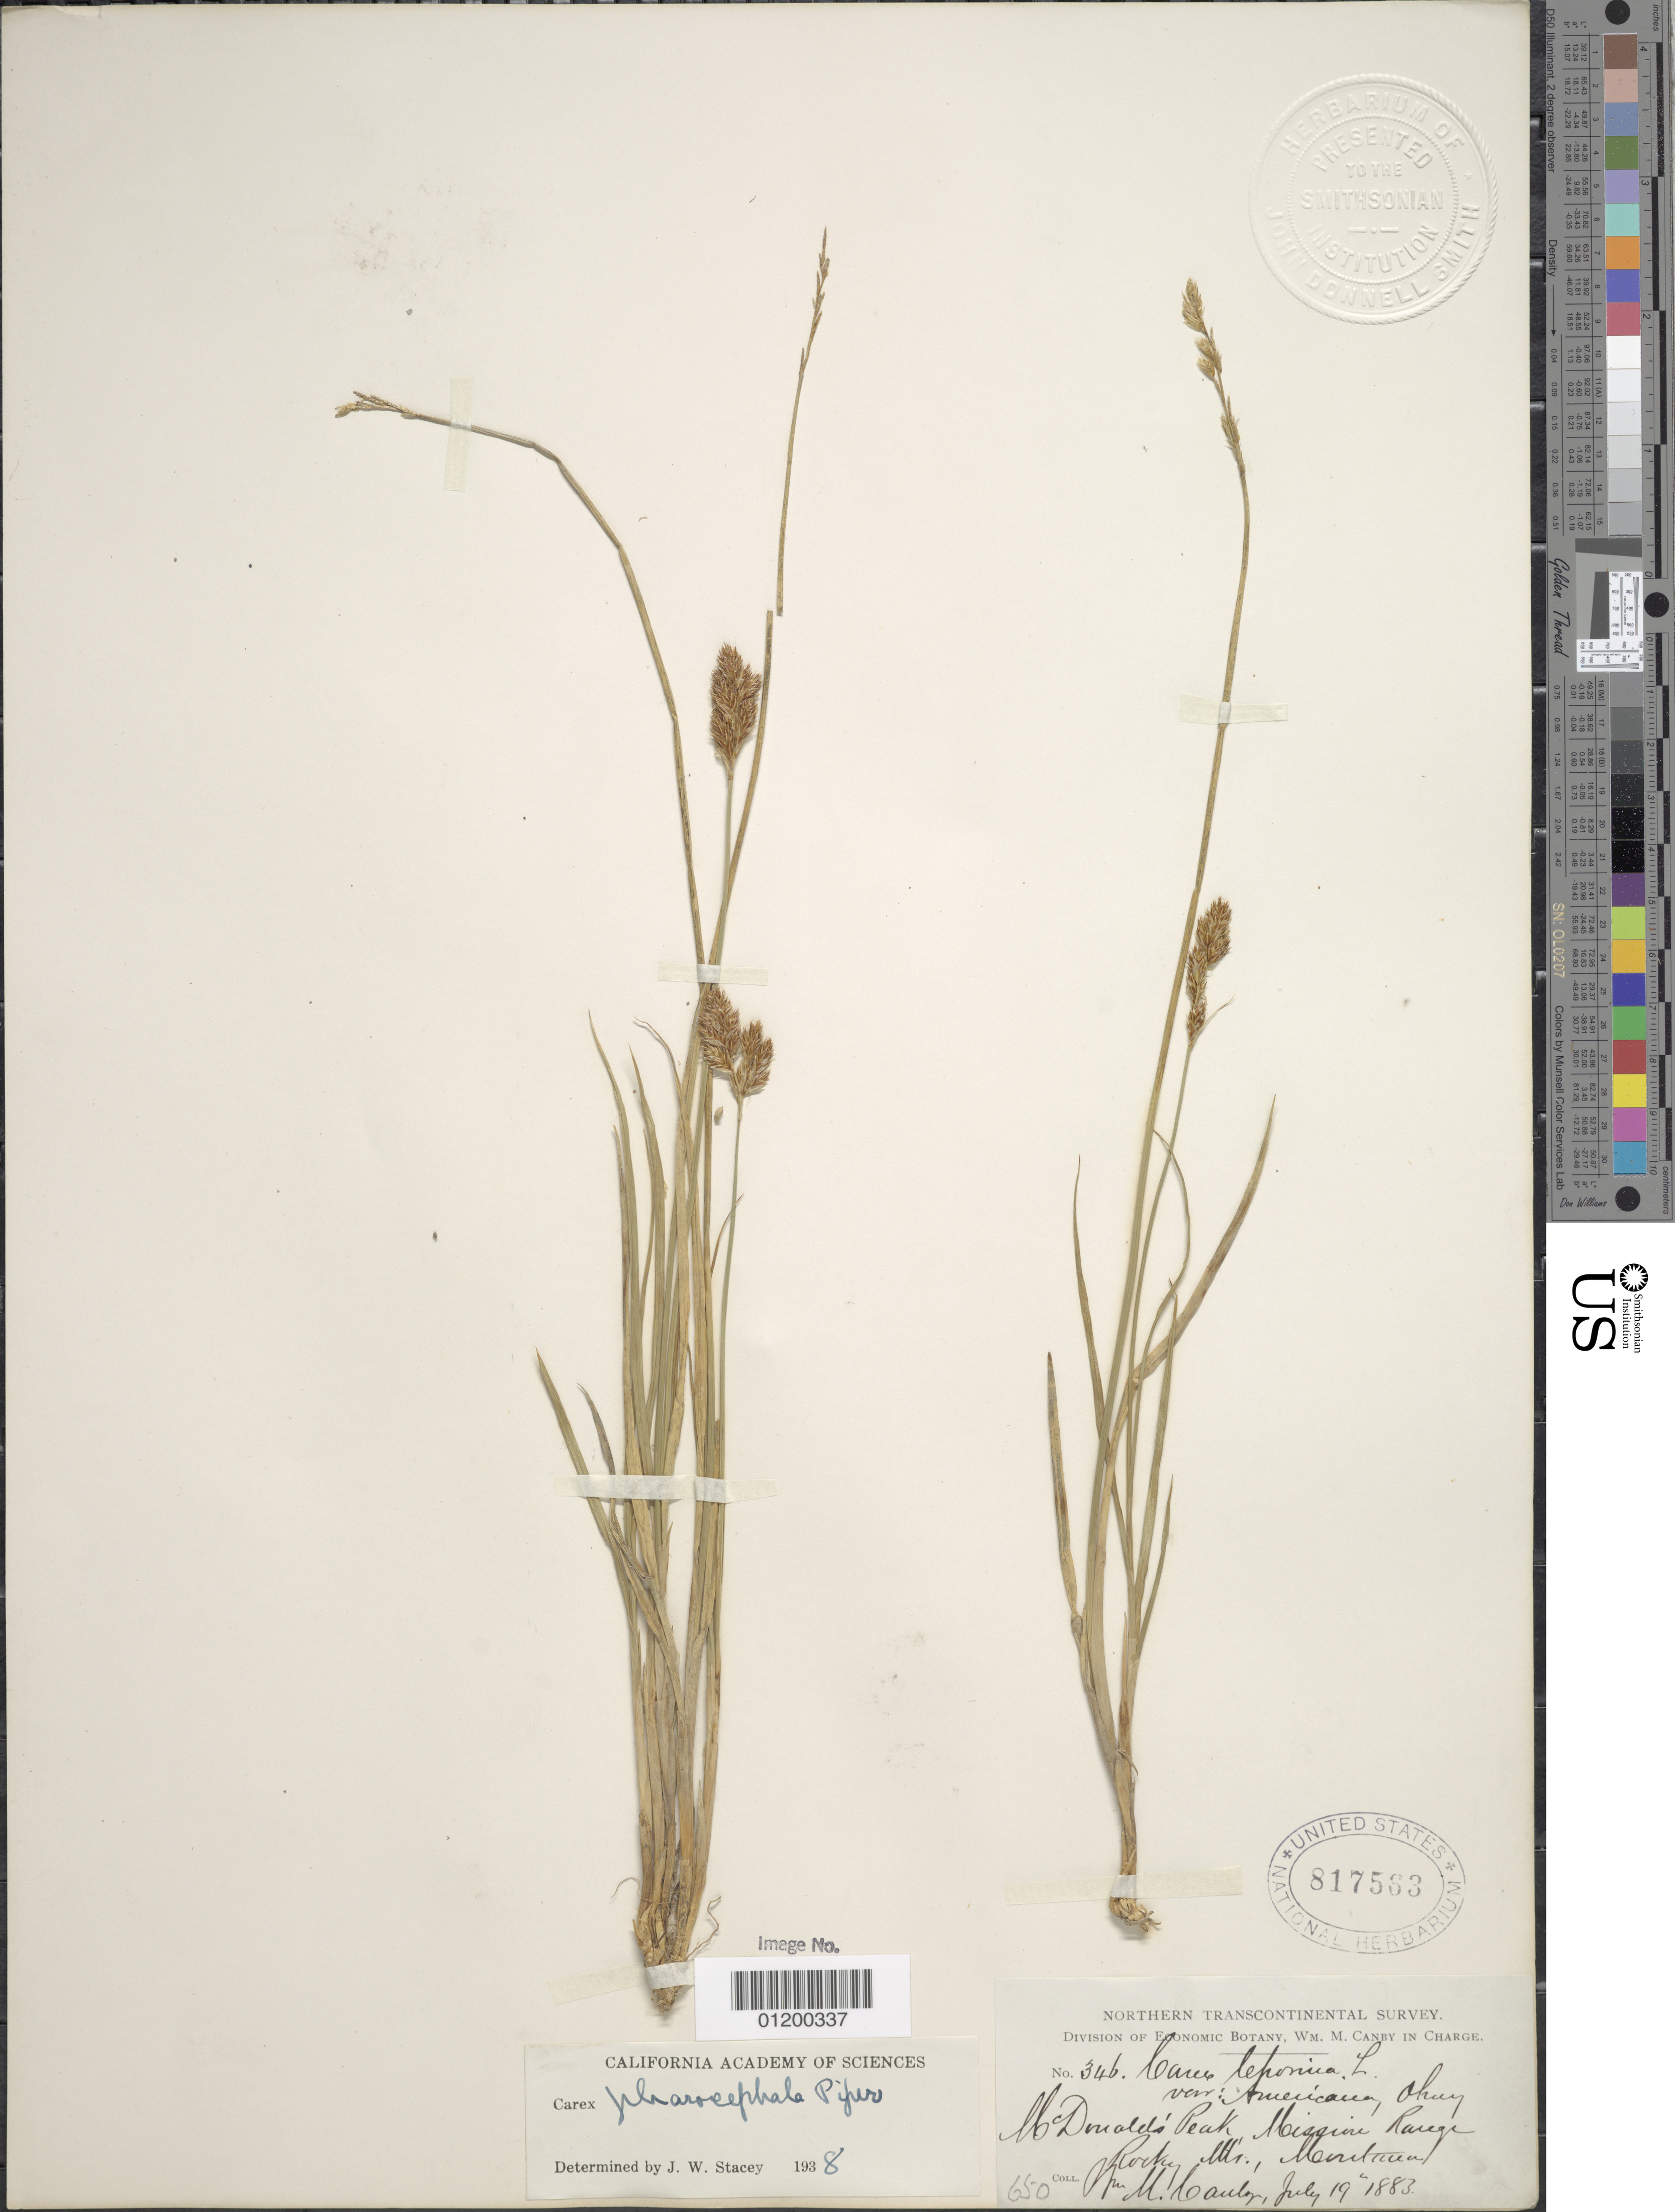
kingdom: Plantae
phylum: Tracheophyta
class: Liliopsida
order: Poales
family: Cyperaceae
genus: Carex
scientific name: Carex phaeocephala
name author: Piper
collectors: W. M. Canby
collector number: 34b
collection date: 1883-07-19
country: United States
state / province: Montana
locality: Mc Donald's Peak, Mission Range, Rocky Mts.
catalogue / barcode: US 817563